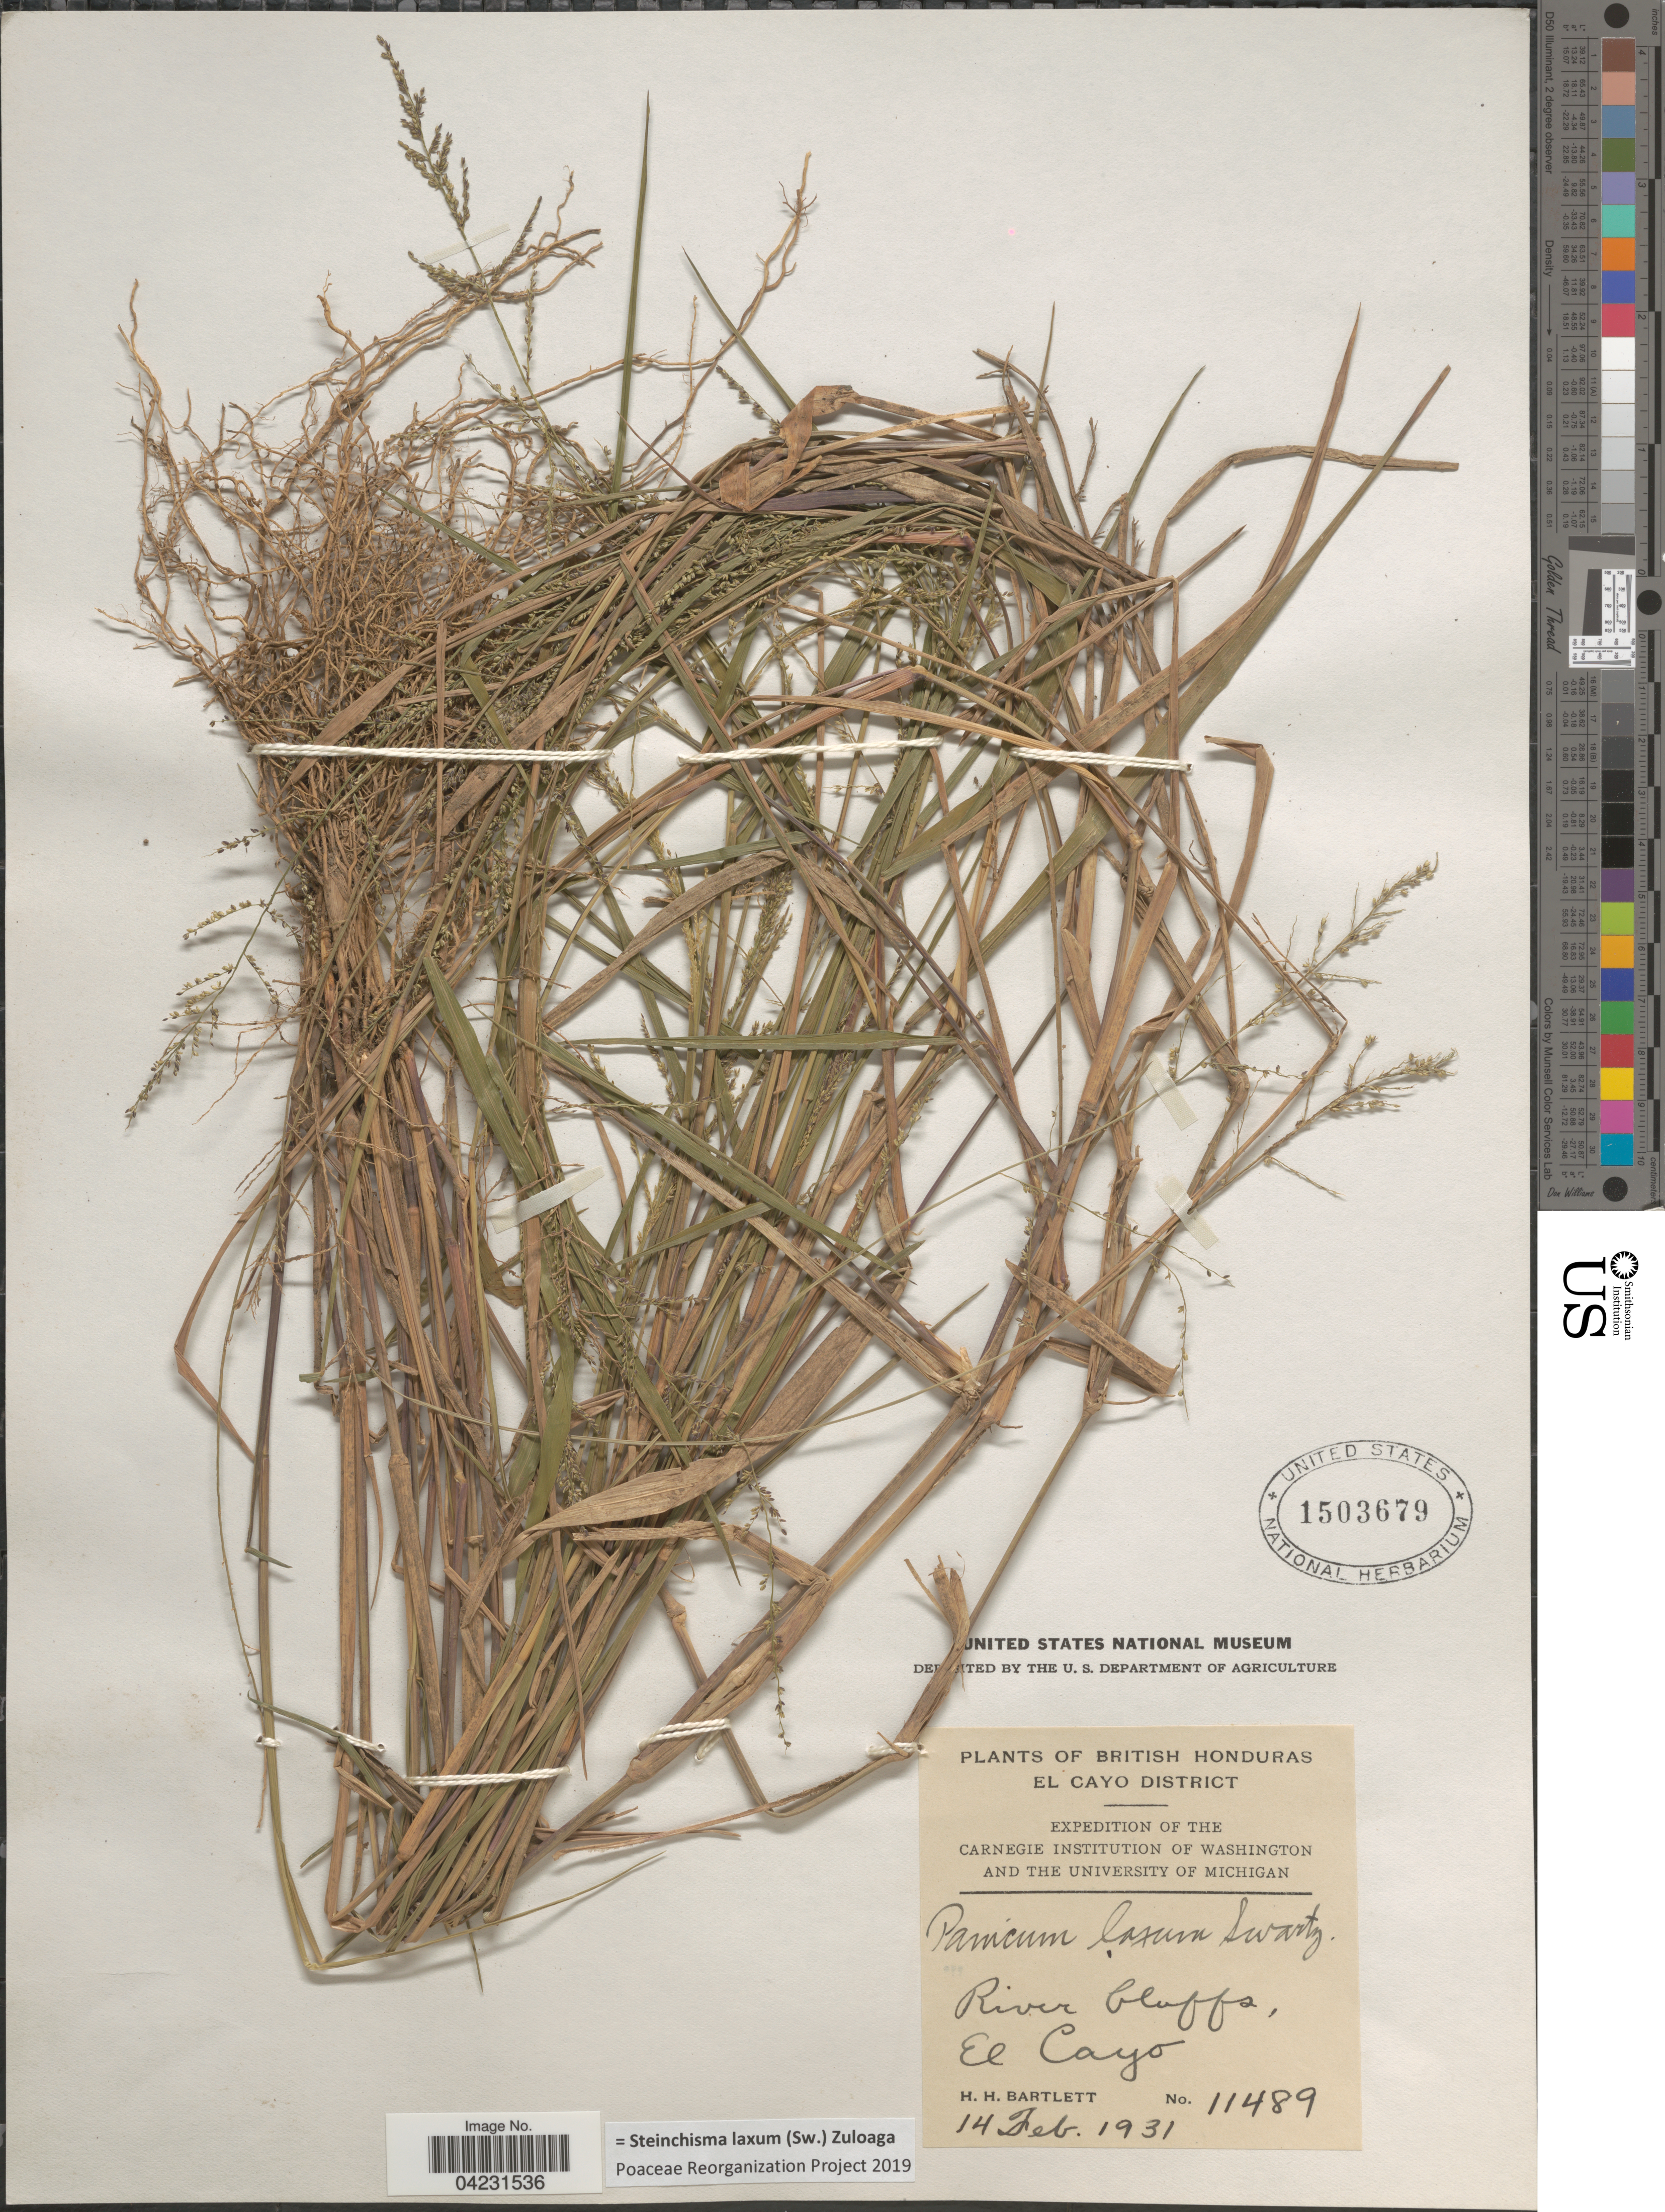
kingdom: Plantae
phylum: Tracheophyta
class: Liliopsida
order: Poales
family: Poaceae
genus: Steinchisma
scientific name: Steinchisma laxum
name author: (Sw.) Zuloaga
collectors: H. H. Bartlett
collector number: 11489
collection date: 1931-02-14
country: Belize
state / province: Cayo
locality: British Honduras. El Cayo District. Expedition of the Carnegie Institution of Washington and the University of Michigan. River bluffs, El Cayo.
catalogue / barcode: US 1503679